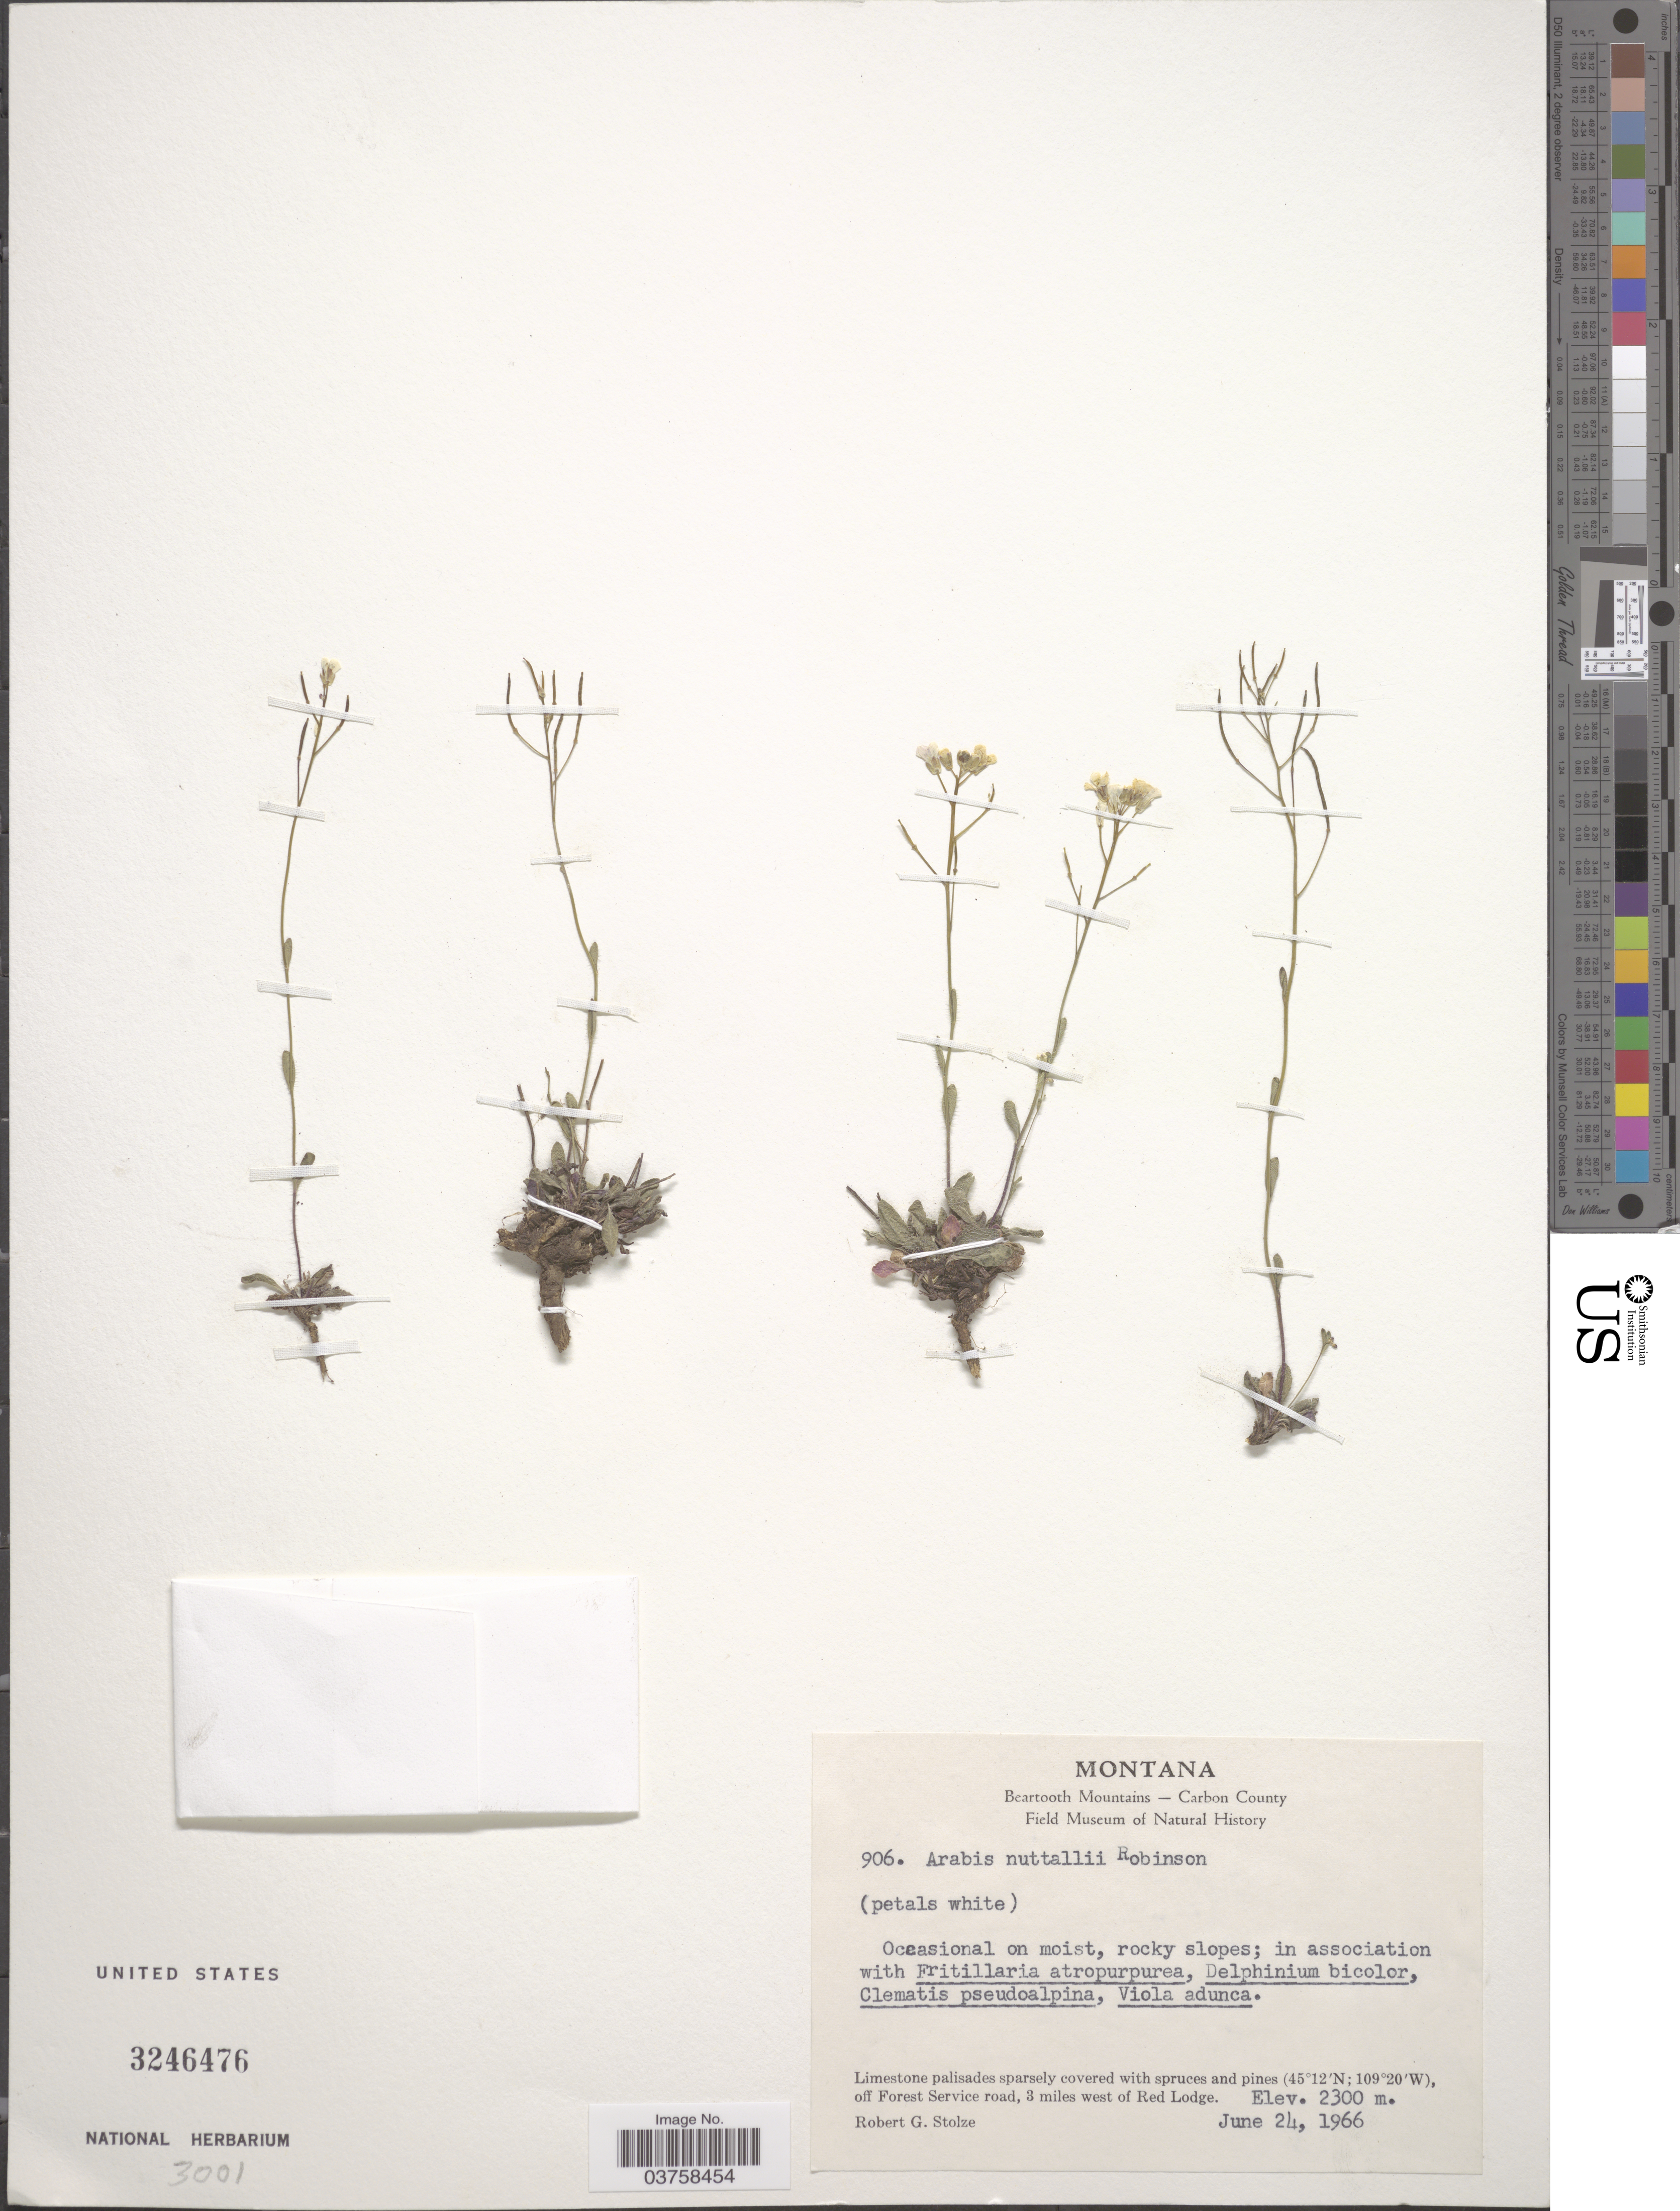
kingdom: Plantae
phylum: Tracheophyta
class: Magnoliopsida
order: Brassicales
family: Brassicaceae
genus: Arabis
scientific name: Arabis nuttallii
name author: B.L. Rob.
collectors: R. G. Stolze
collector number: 906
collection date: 1966-06-24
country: United States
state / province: Montana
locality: Beartooth Mountains - Carbon County. Off Forest Service road, 3 miles west of Red Lodge.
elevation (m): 2300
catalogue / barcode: US 3246476